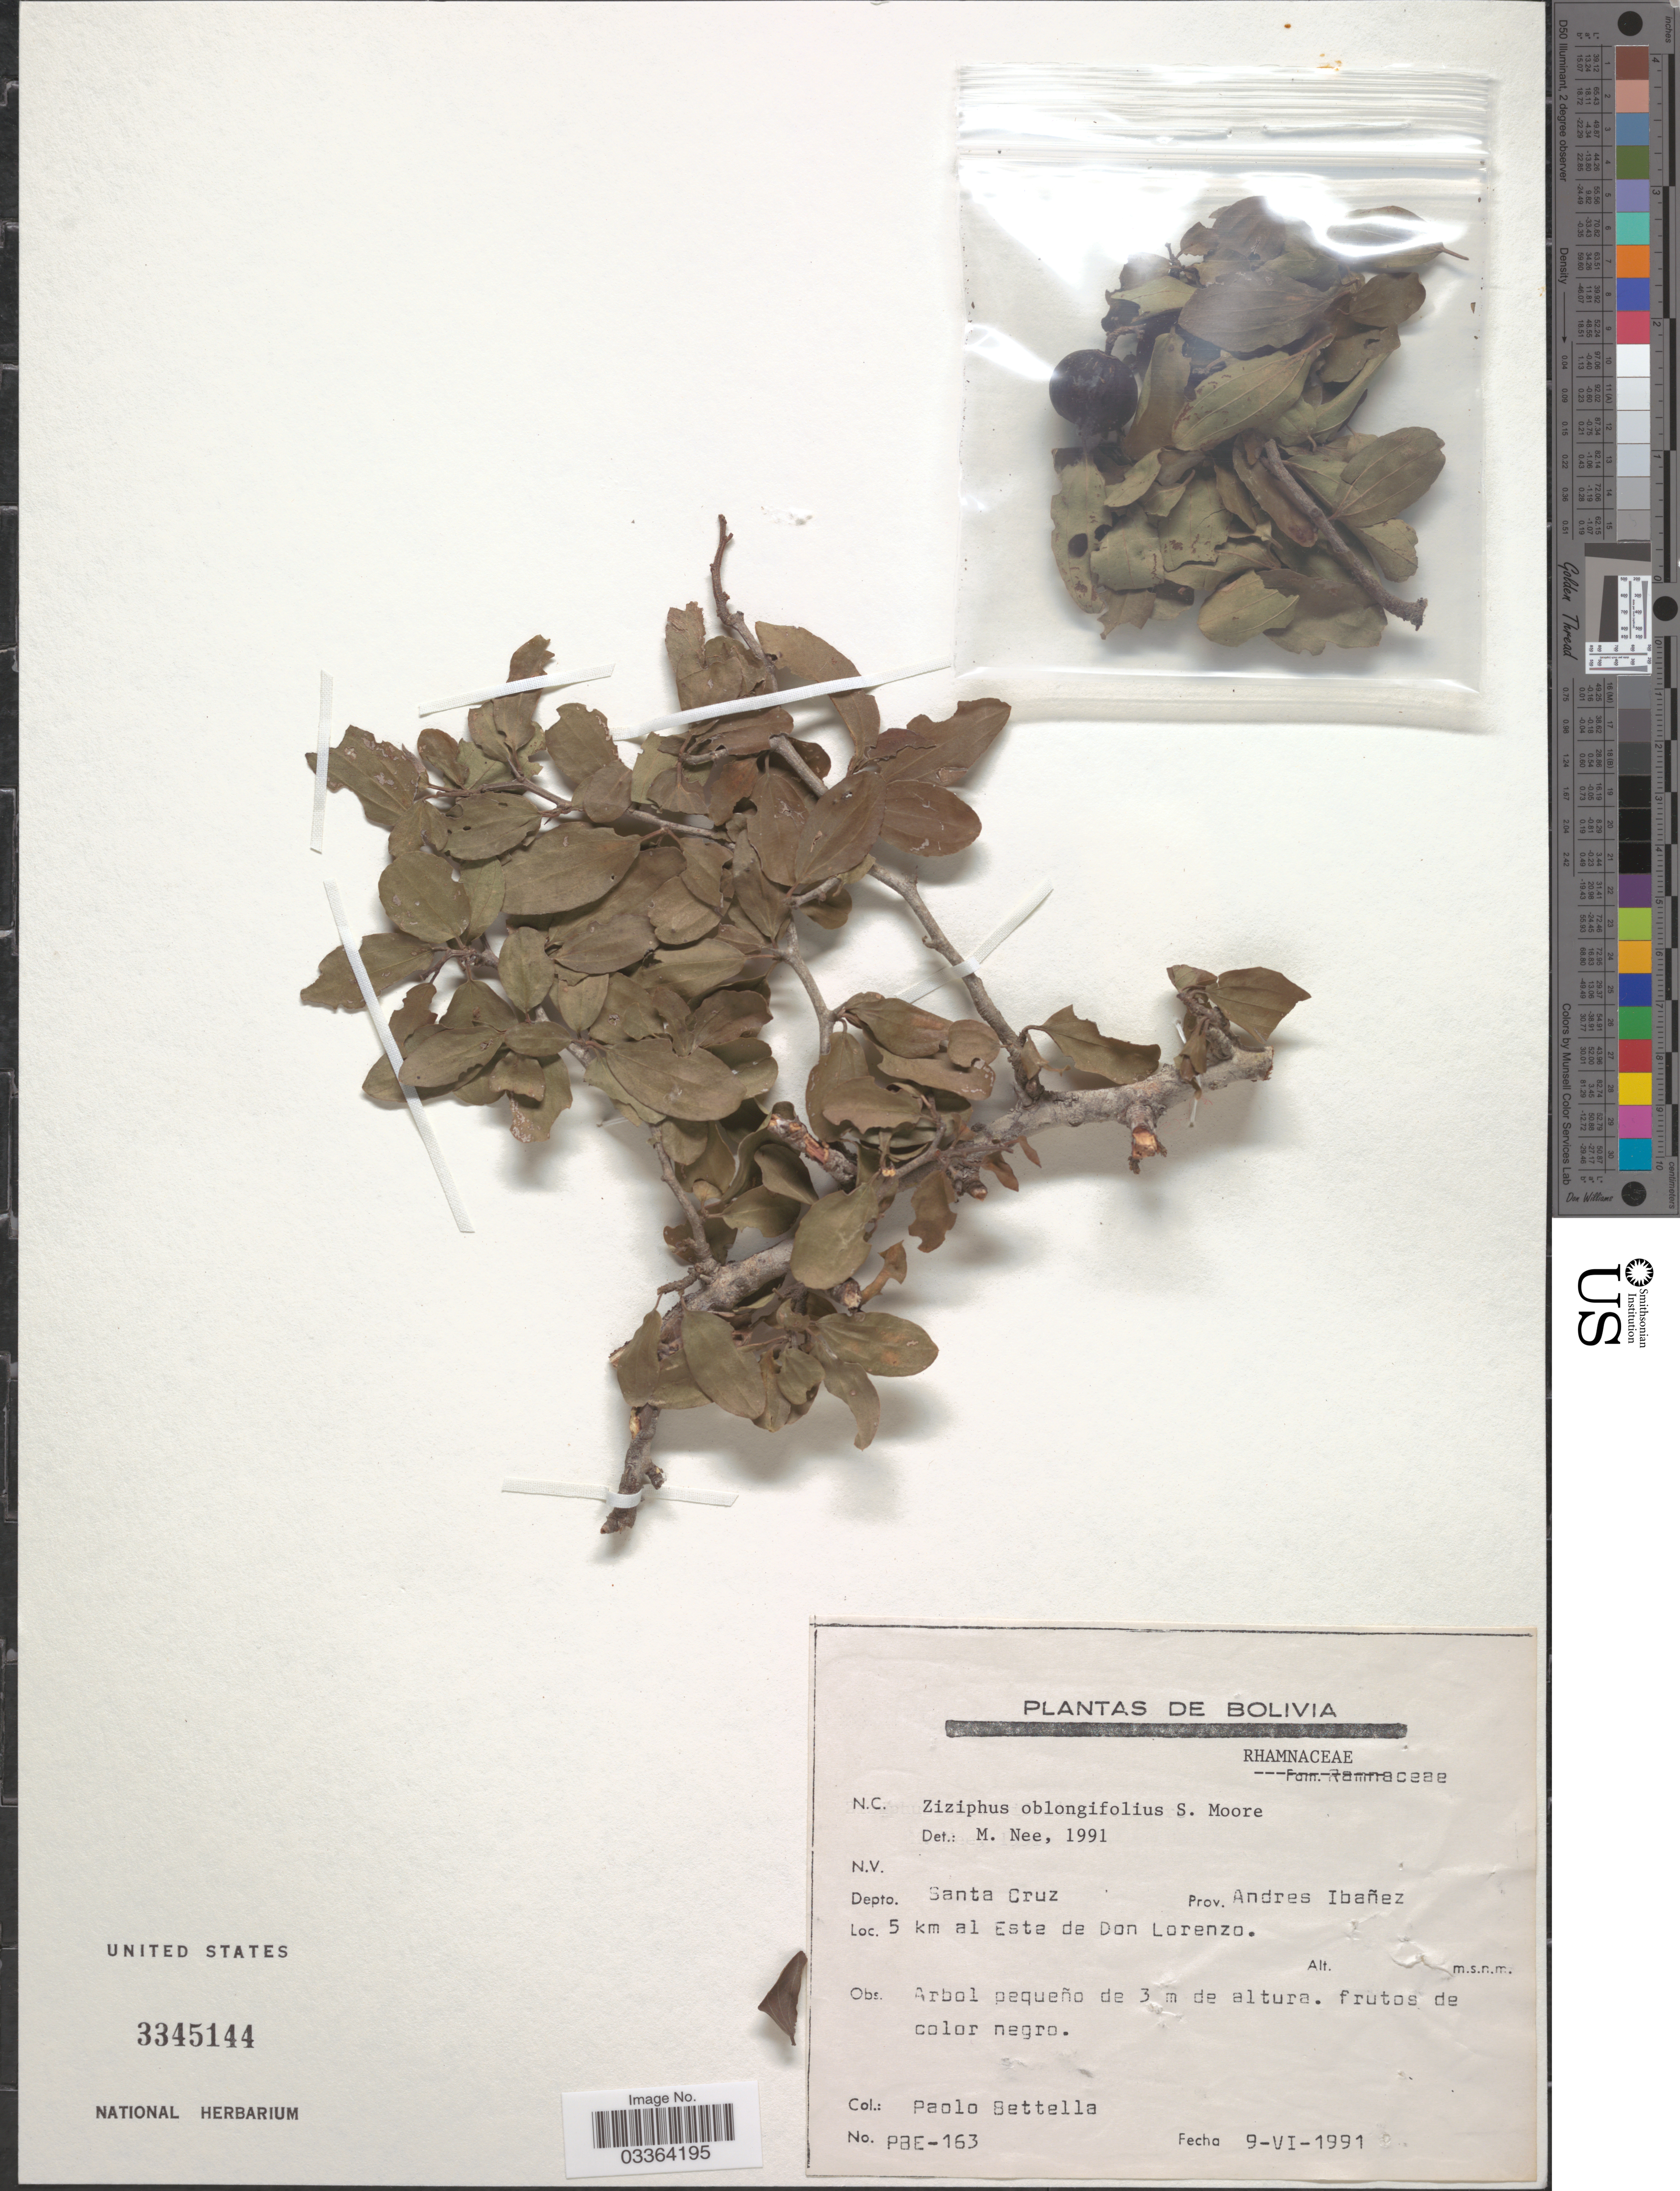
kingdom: Plantae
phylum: Tracheophyta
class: Magnoliopsida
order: Rosales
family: Rhamnaceae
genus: Sarcomphalus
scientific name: Sarcomphalus mistol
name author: (Griseb.) Hauenschild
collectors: P. Betella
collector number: PBE-163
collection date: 1991-06-09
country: Bolivia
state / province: Santa Cruz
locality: Depto. Santa Cruz, Prov. Andres Ibañez, 5 km al Este de Don Lorenzo.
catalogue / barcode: US 3345144